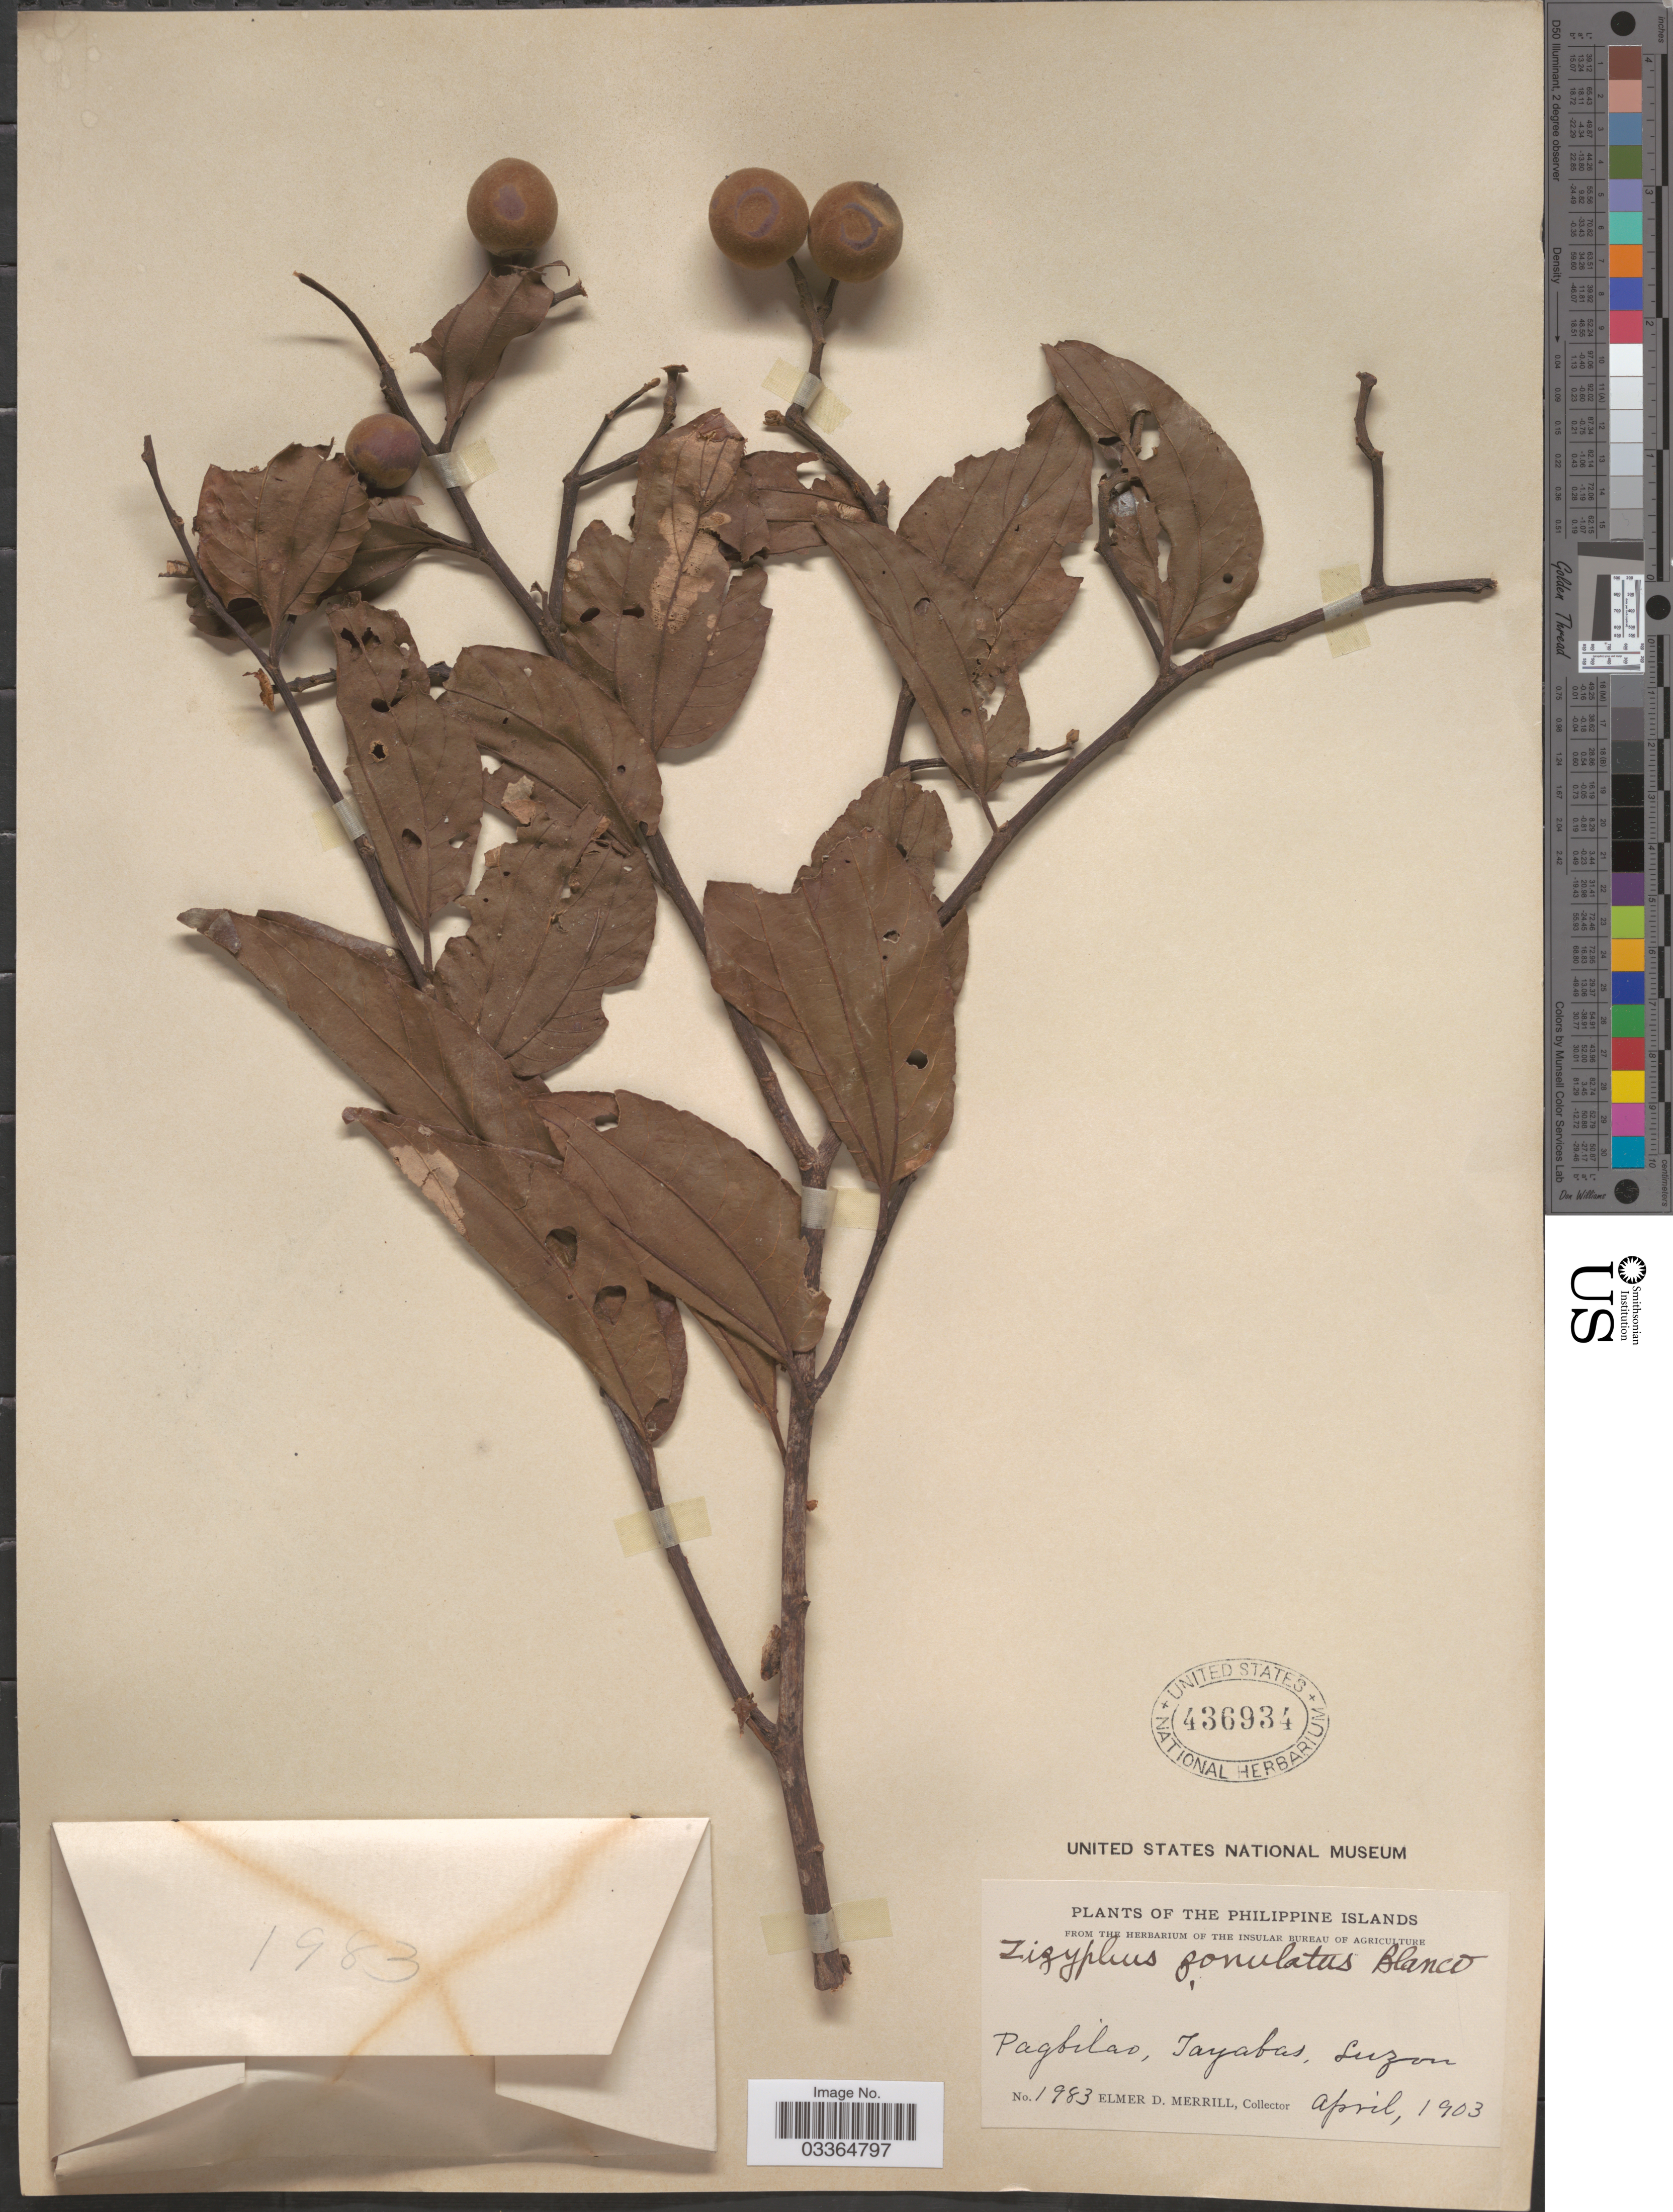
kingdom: Plantae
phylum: Tracheophyta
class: Magnoliopsida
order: Rosales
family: Rhamnaceae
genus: Ziziphus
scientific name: Ziziphus talanai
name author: (Blanco) Merr.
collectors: E. D. Merrill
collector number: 1983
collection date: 1903-04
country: Philippines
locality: The Philippine Islands. Pagbilao, Tayabas, Luzon.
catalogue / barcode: US 436934